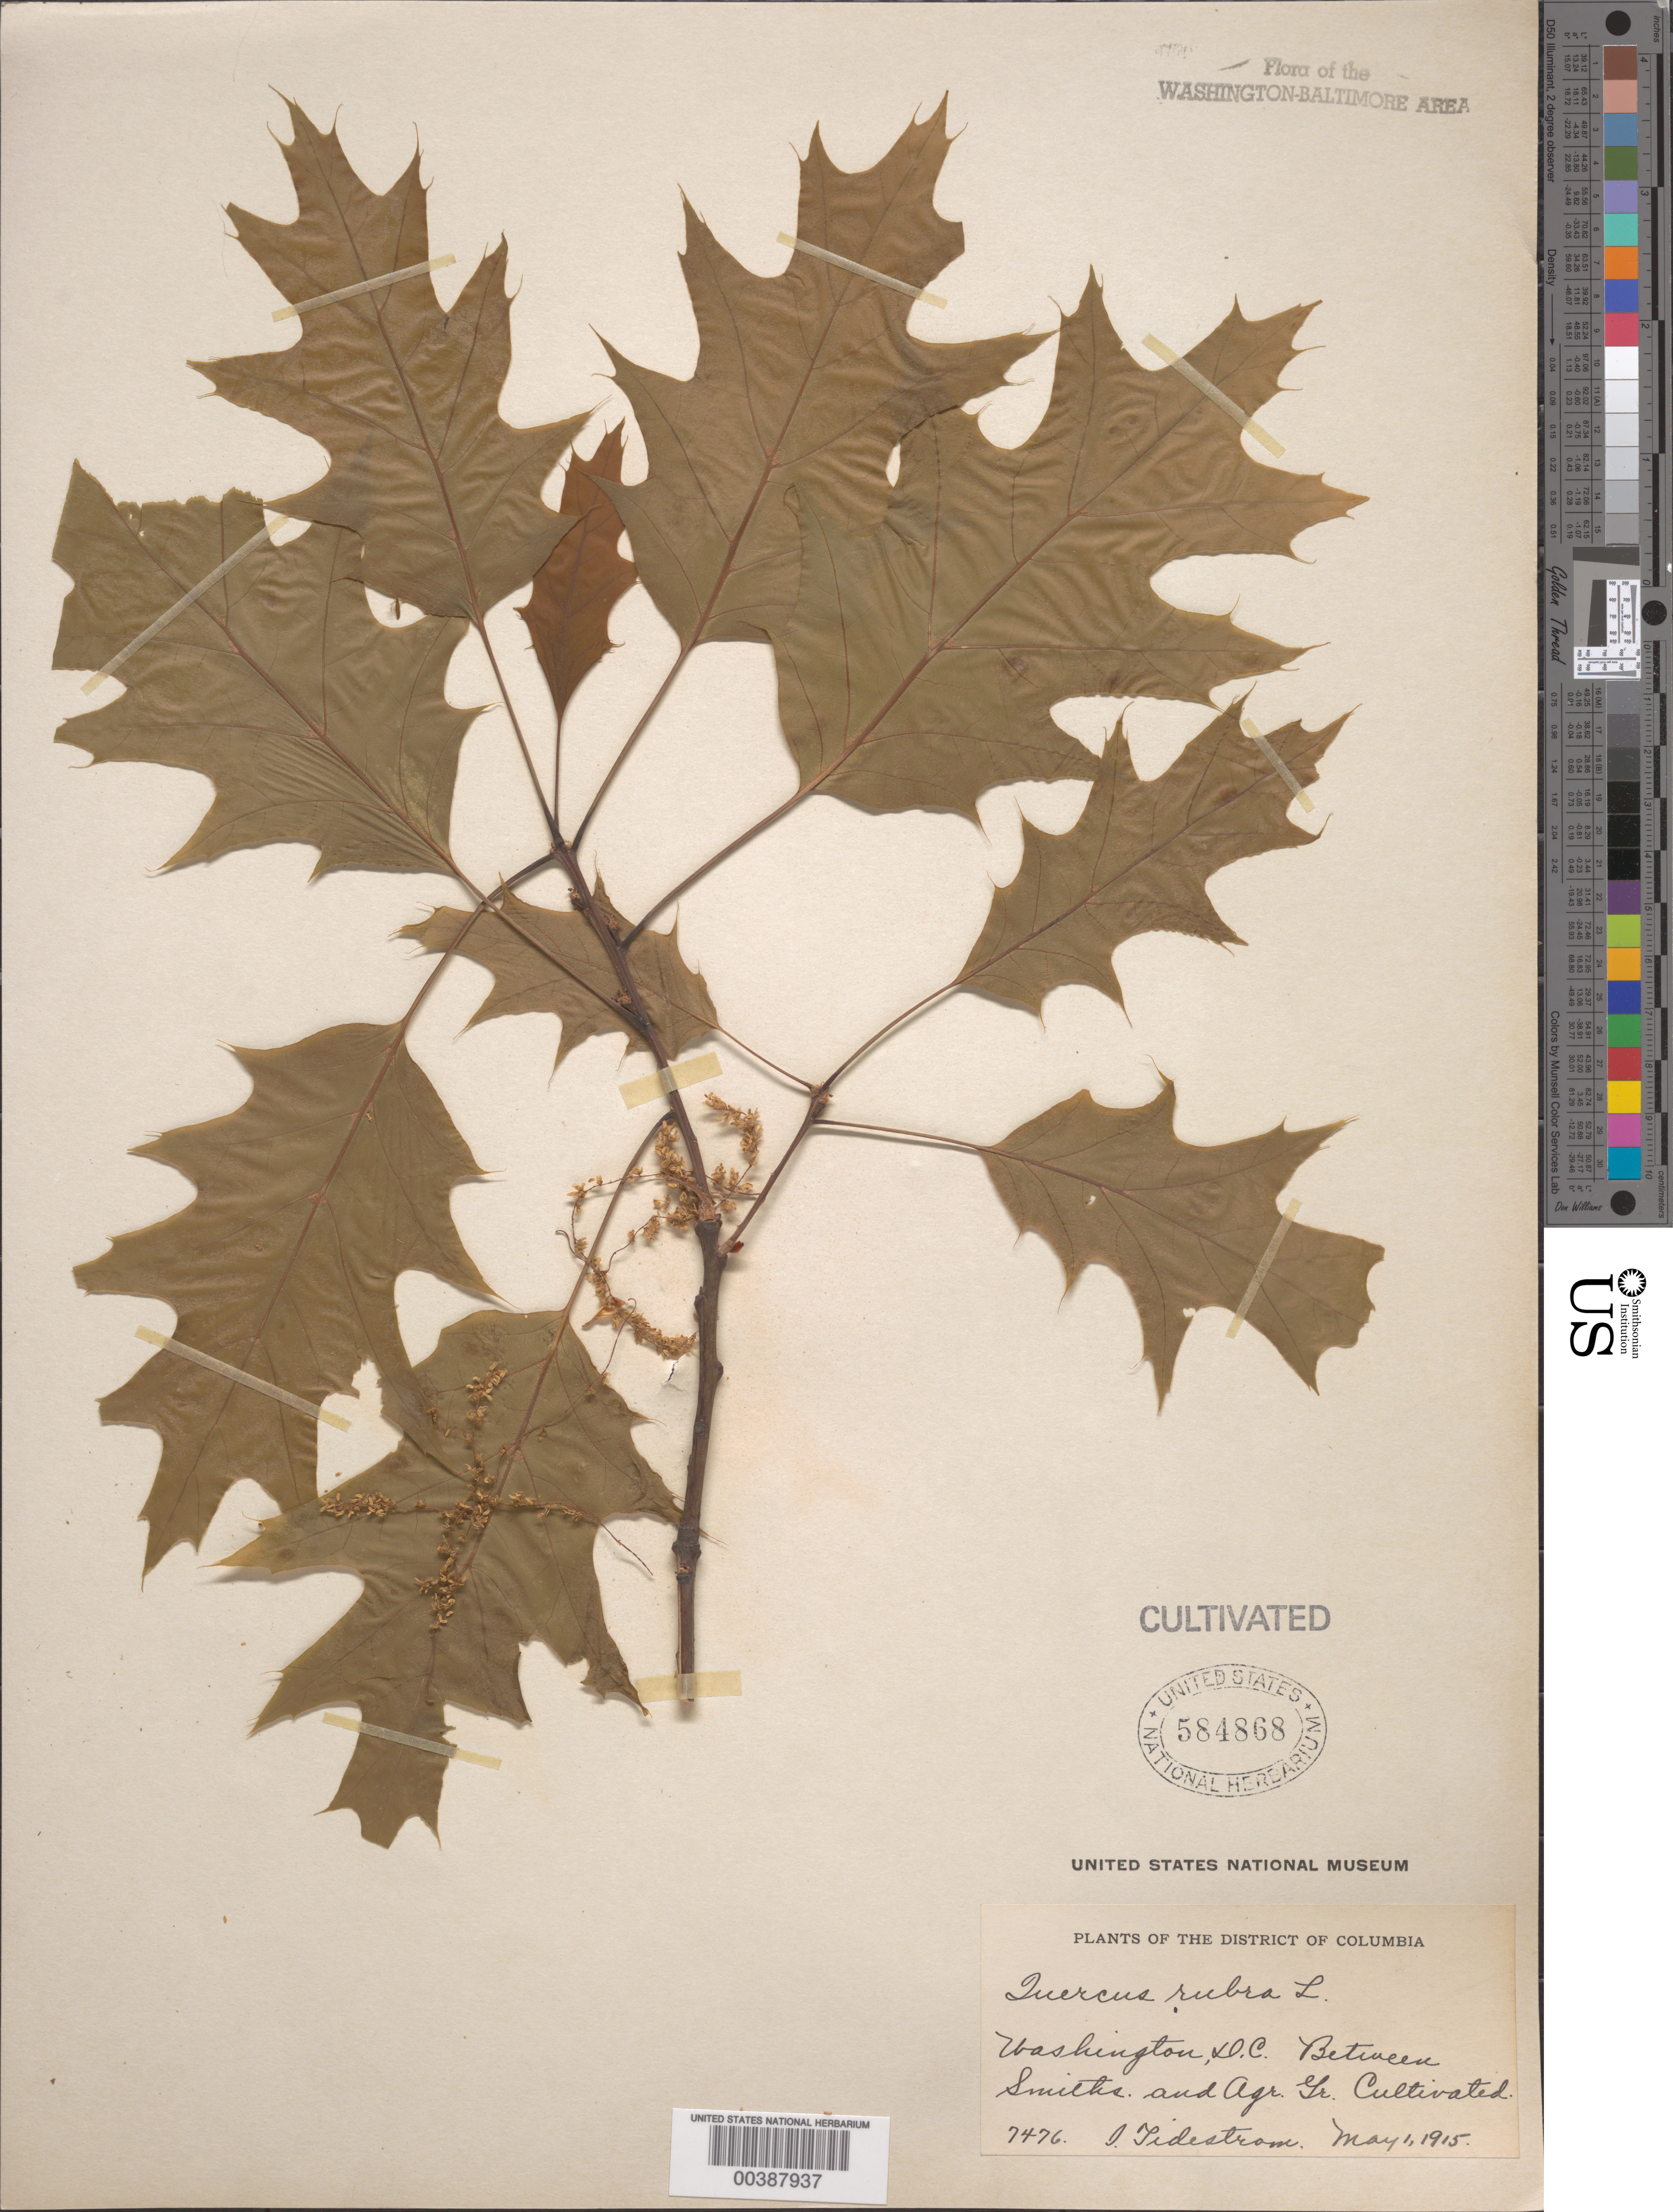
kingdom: Plantae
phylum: Tracheophyta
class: Magnoliopsida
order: Fagales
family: Fagaceae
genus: Quercus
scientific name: Quercus rubra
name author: L.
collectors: I. F. Tidestrom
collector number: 7476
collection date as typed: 01 May 1915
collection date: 1915-05-01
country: United States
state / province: District of Columbia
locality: Between Smithsonian and Agricultural grounds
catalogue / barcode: US 584868